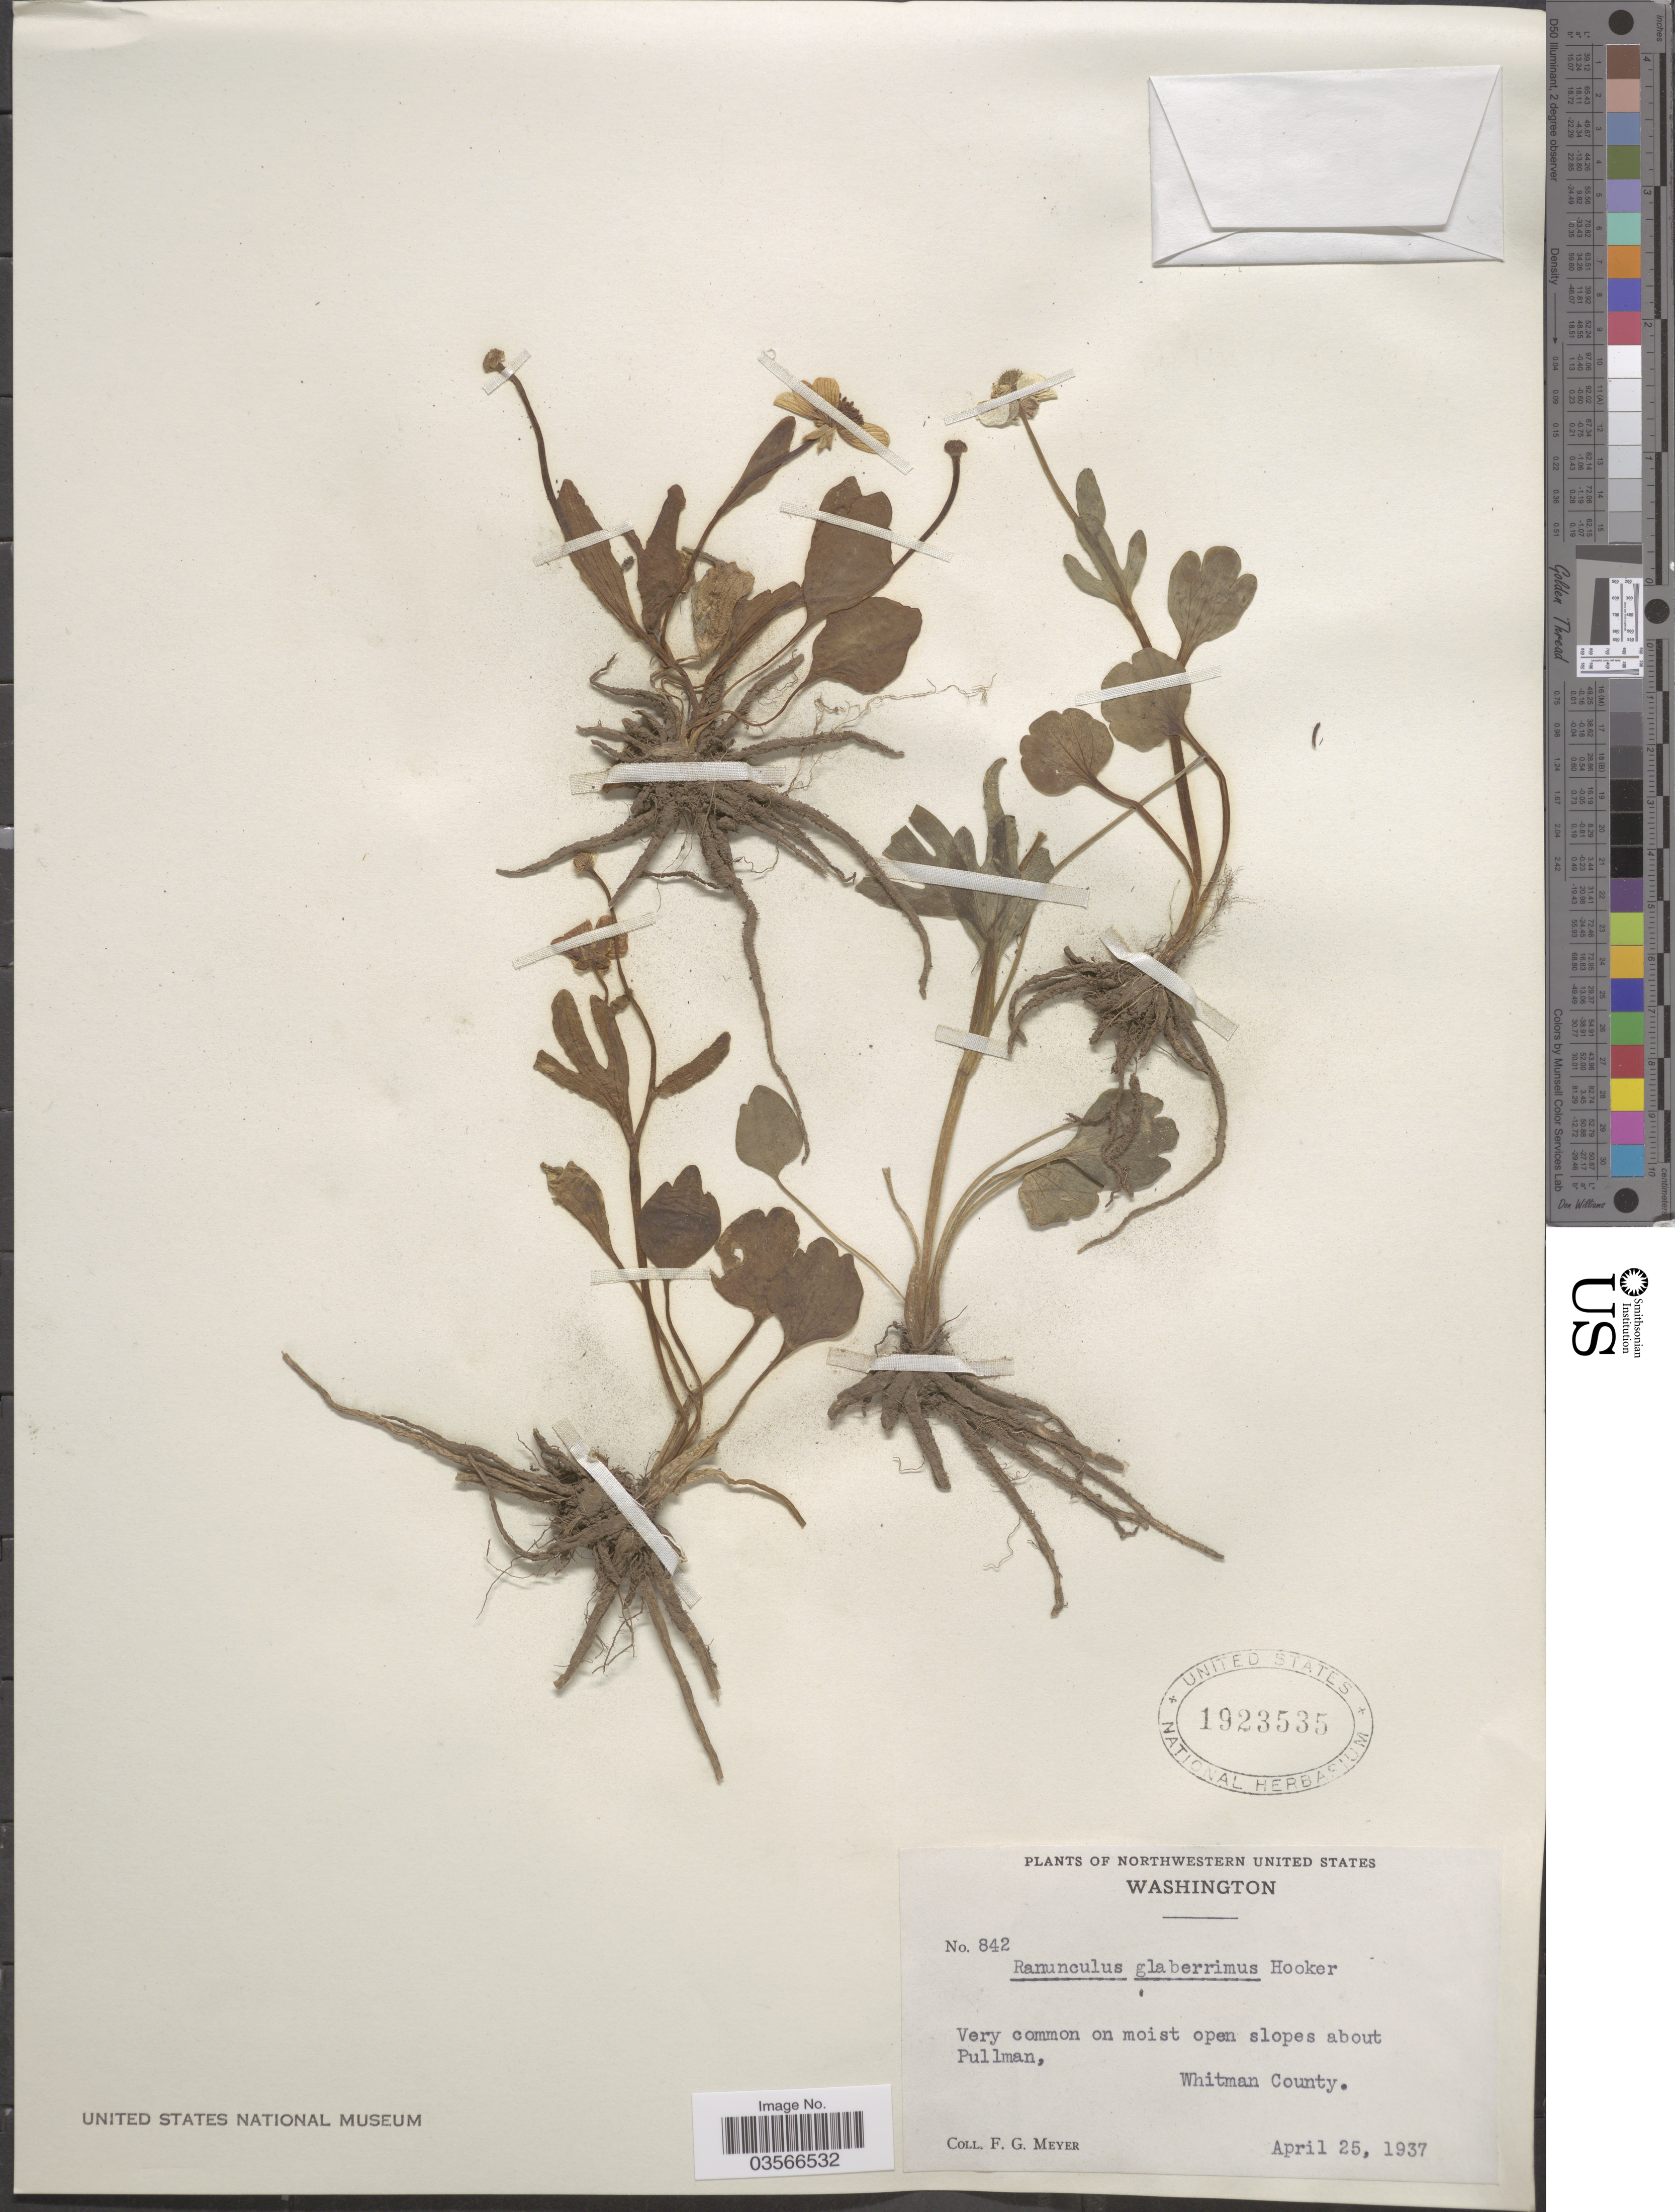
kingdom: Plantae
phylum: Tracheophyta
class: Magnoliopsida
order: Ranunculales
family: Ranunculaceae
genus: Ranunculus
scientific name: Ranunculus glaberrimus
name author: Hook.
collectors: F. G. Meyer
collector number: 842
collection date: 1937-04-25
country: United States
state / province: Washington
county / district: Whitman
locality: Northwestern United States. Very common on moist open slopes about Pullman, Whitman County.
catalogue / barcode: US 1923535